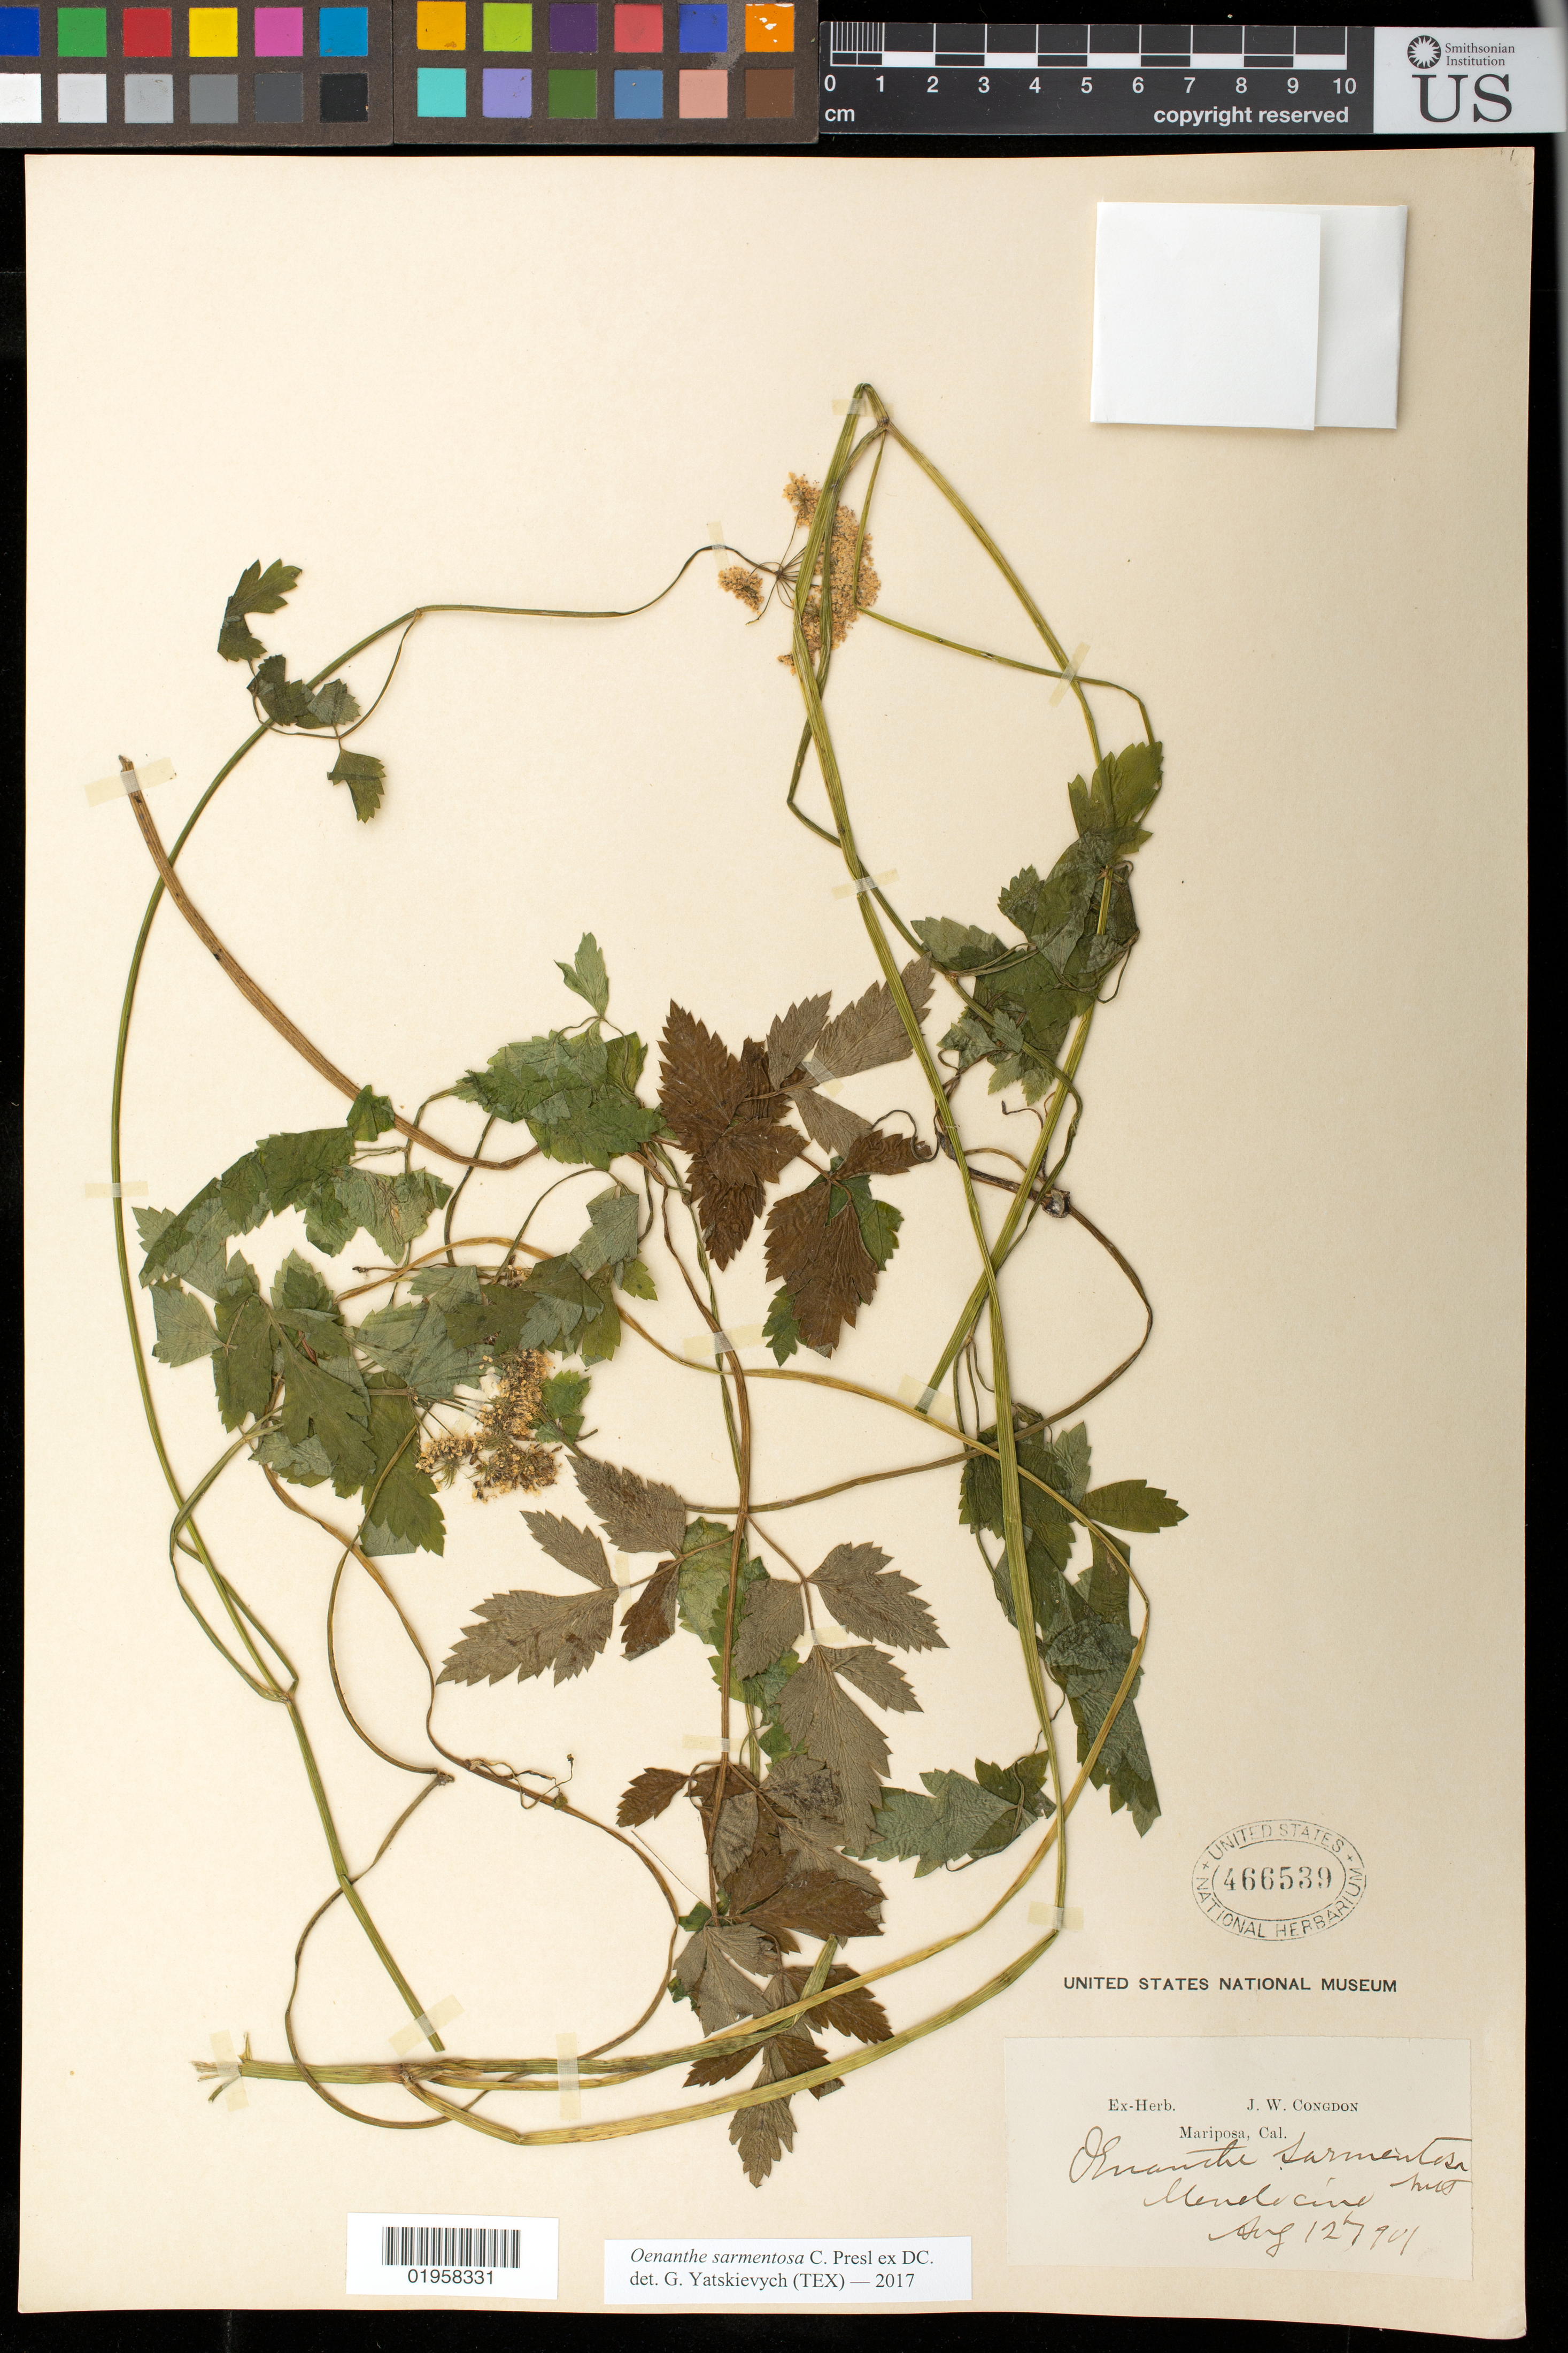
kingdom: Plantae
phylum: Tracheophyta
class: Magnoliopsida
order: Apiales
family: Apiaceae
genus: Oenanthe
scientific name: Oenanthe sarmentosa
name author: C. Presl ex DC.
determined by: Yatskievych, G. A.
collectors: J. W. Congdon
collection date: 1901-08-12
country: United States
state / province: California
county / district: Mendocino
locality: Mendocino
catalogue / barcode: US 466539